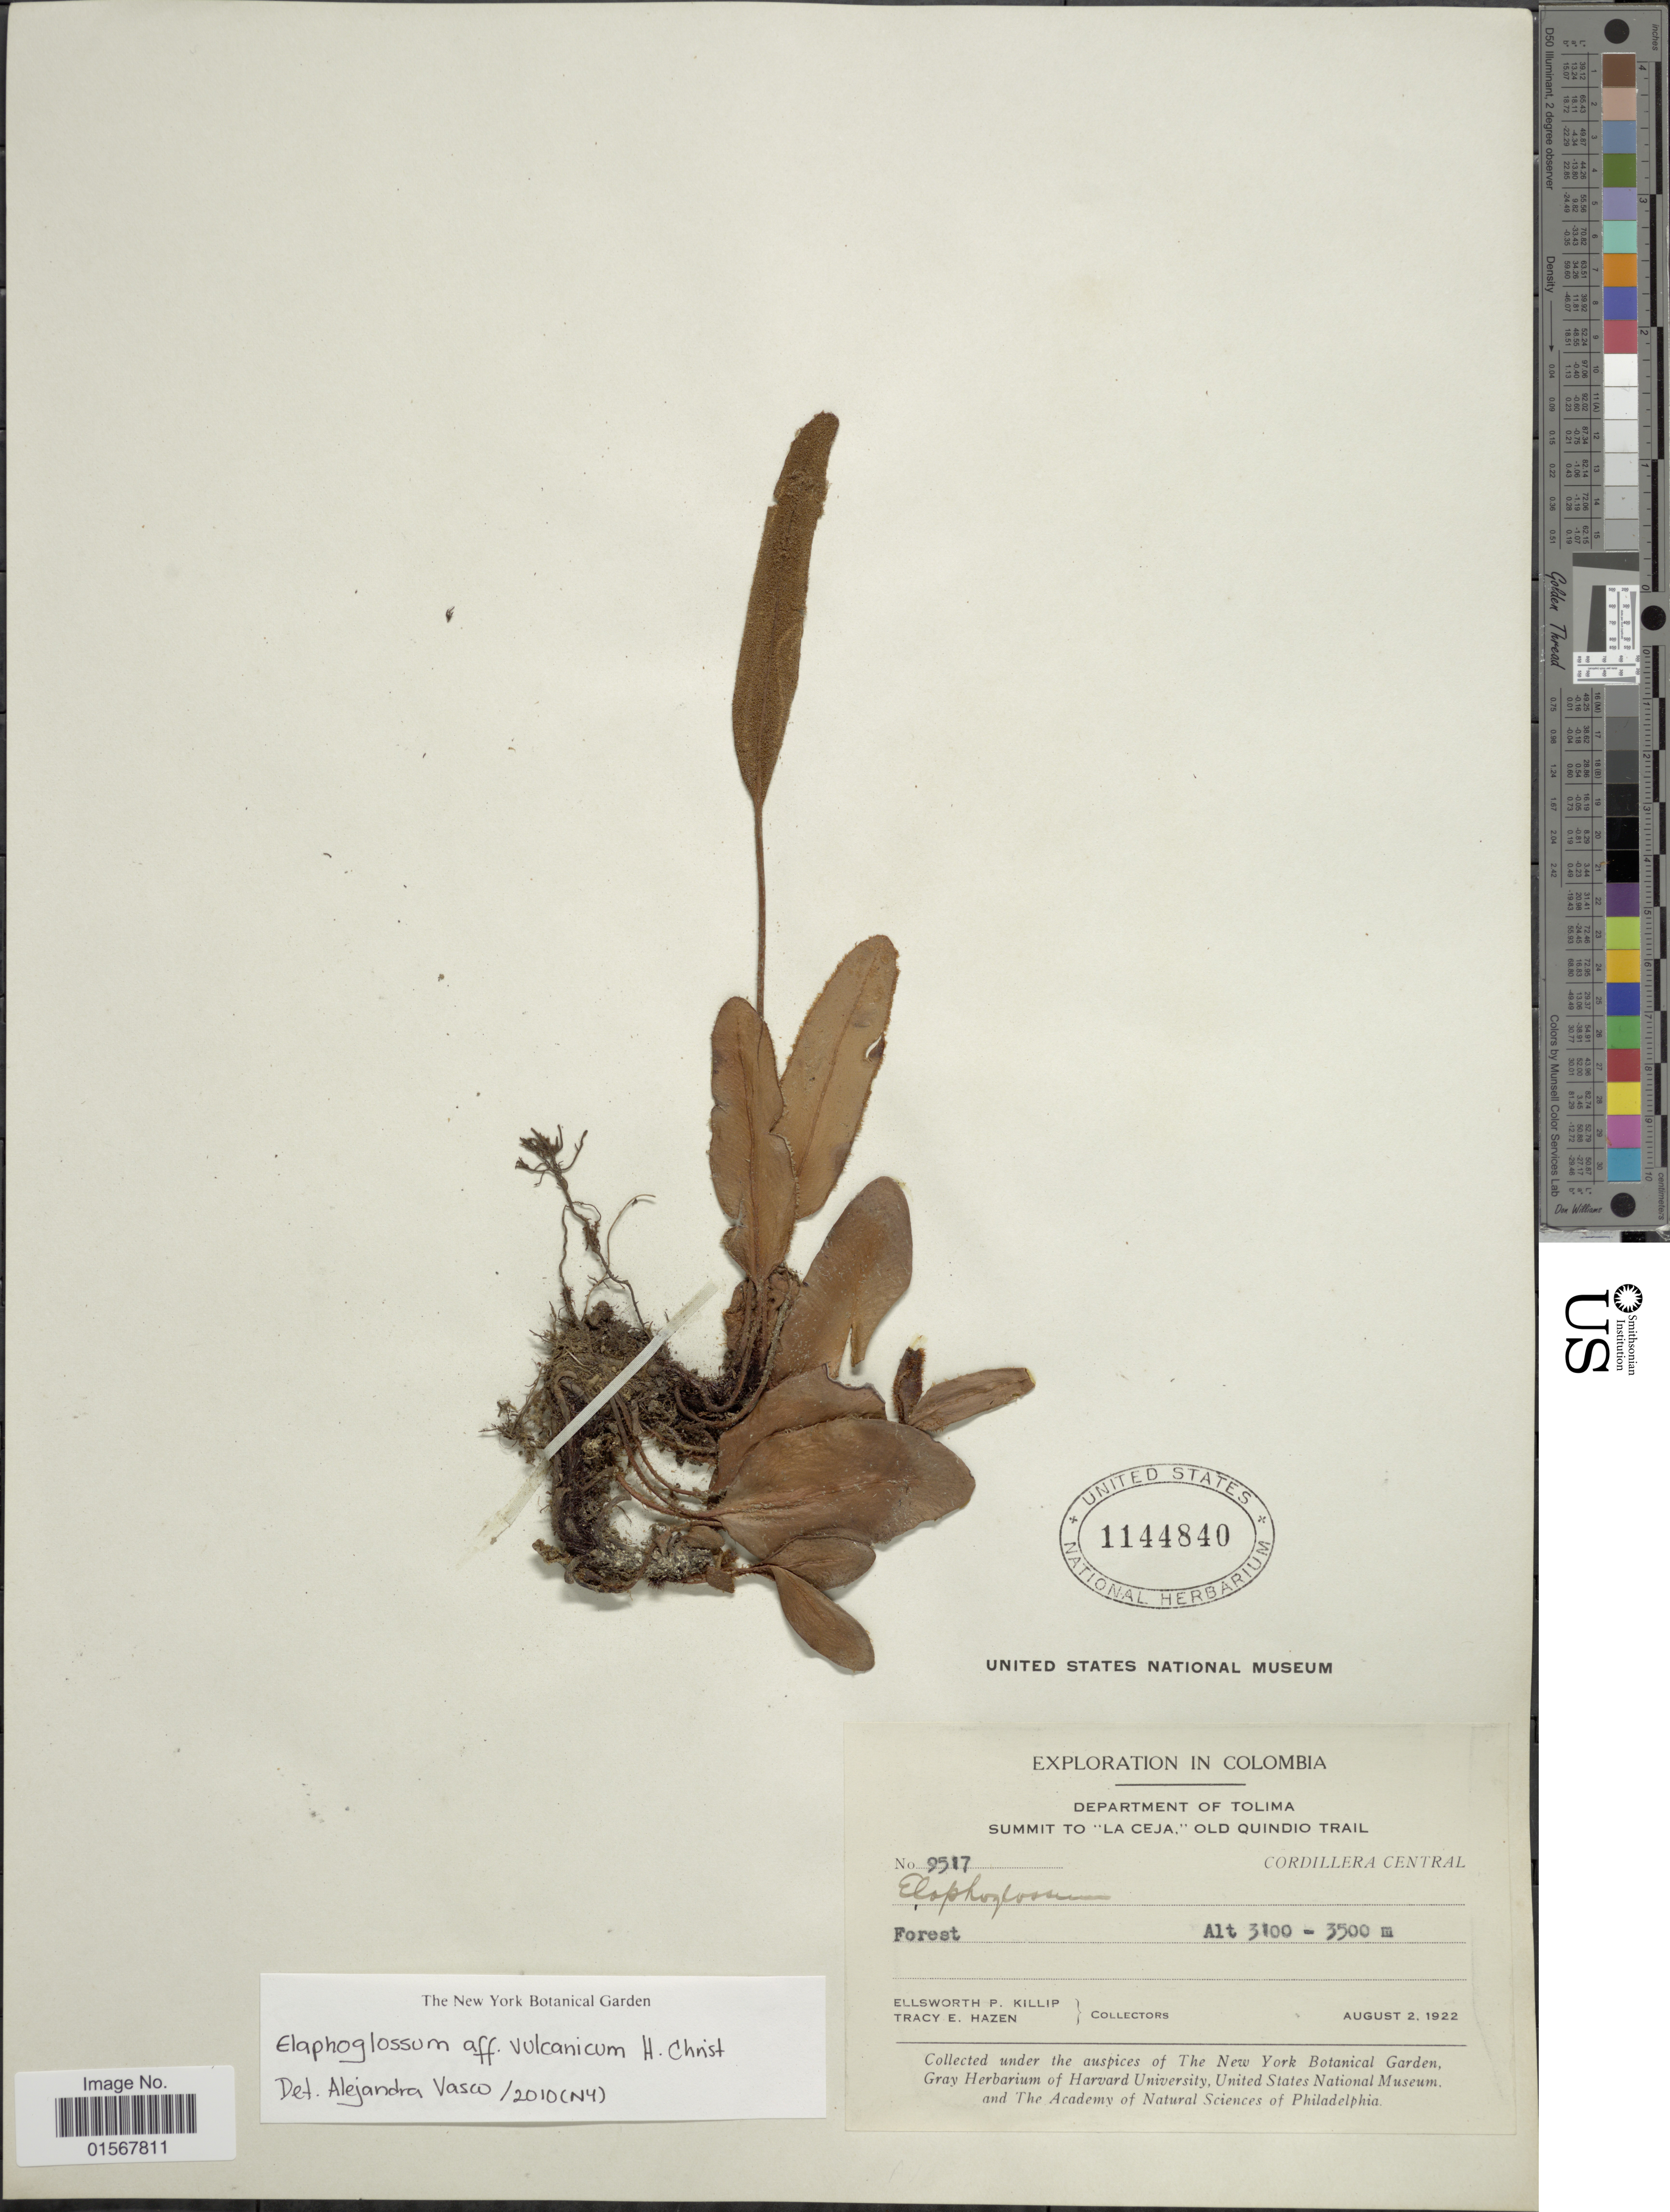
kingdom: Plantae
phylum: Tracheophyta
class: Polypodiopsida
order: Polypodiales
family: Dryopteridaceae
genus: Elaphoglossum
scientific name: Elaphoglossum vulcanicum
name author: Christ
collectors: E. P. Killip & T. E. Hazen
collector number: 9517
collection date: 1922-08-02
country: Colombia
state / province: Tolima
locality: Department of Tolima, Summit to "La Ceja"old Quindio Trail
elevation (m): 3100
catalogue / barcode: US 1144840